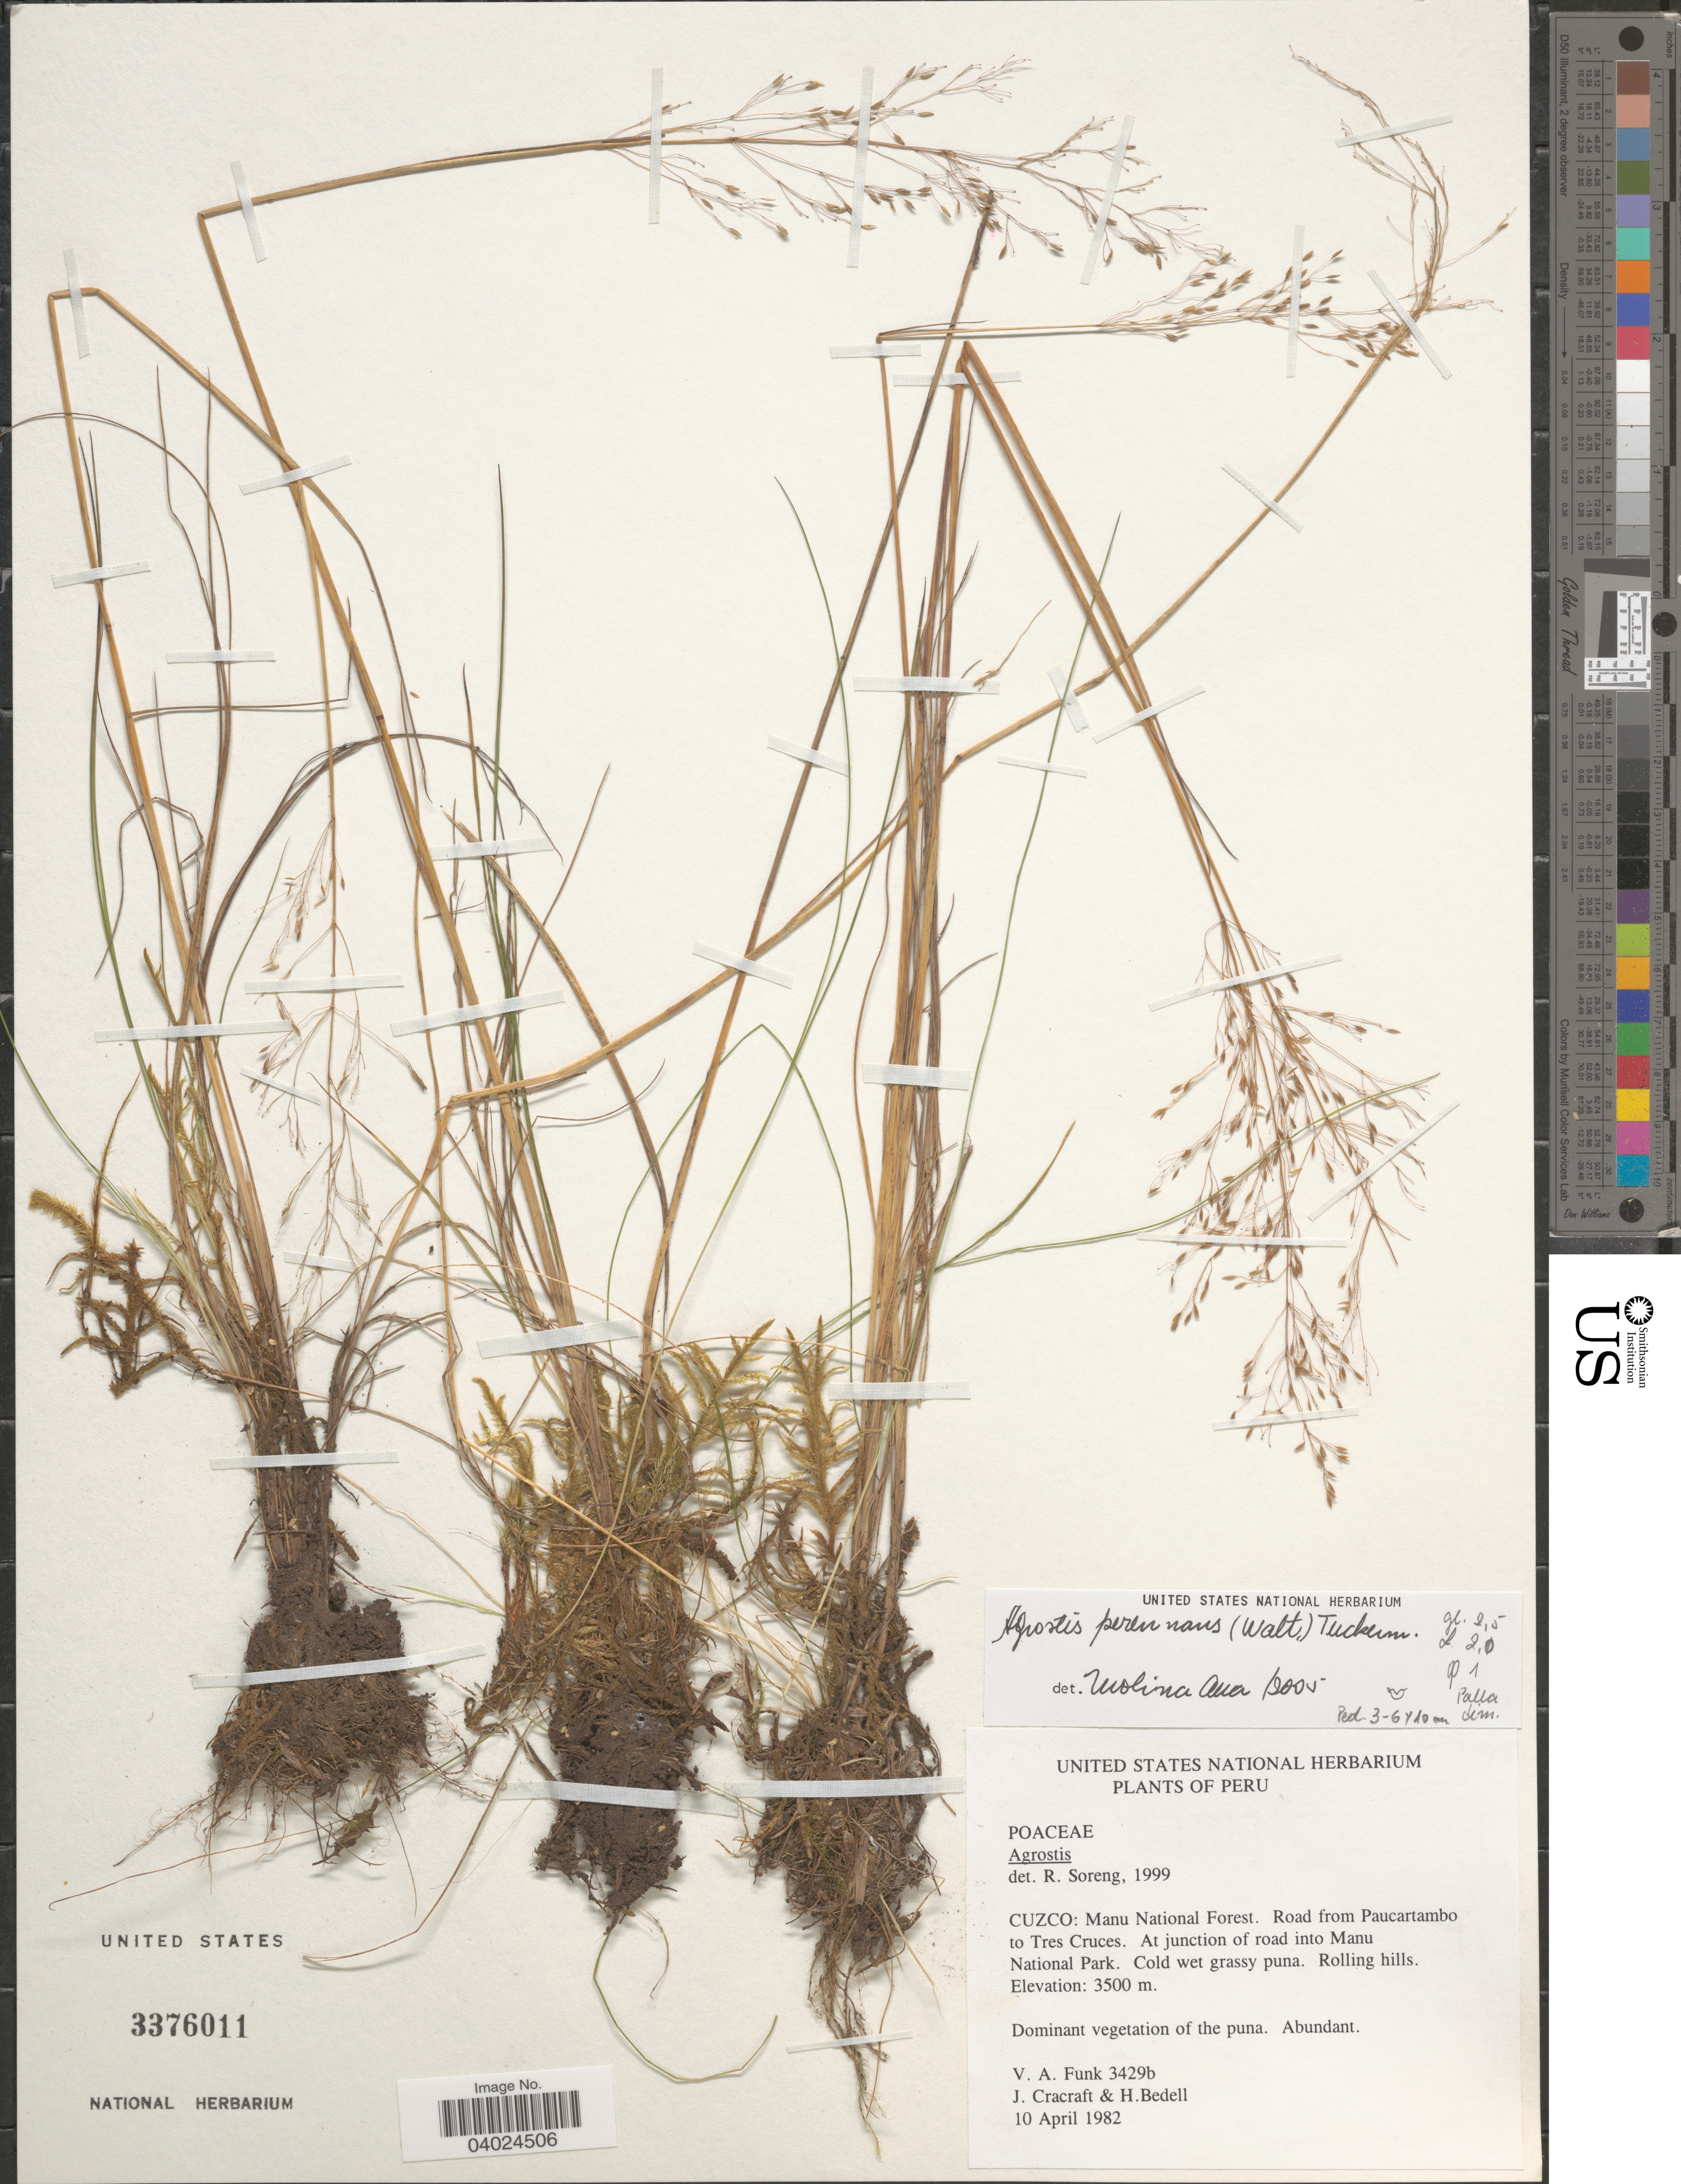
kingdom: Plantae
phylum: Tracheophyta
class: Liliopsida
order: Poales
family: Poaceae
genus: Agrostis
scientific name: Agrostis perennans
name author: (Walter) Tuck.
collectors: V. Funk, J. L. Cracraft & H. Bedell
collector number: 3429b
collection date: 1982-04-10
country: Peru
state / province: Cusco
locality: Cuzco: Manu National Forest. Road from Paucartambo to Tres Cruces. At junction of road into Manu National Park.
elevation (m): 3500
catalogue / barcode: US 3376011